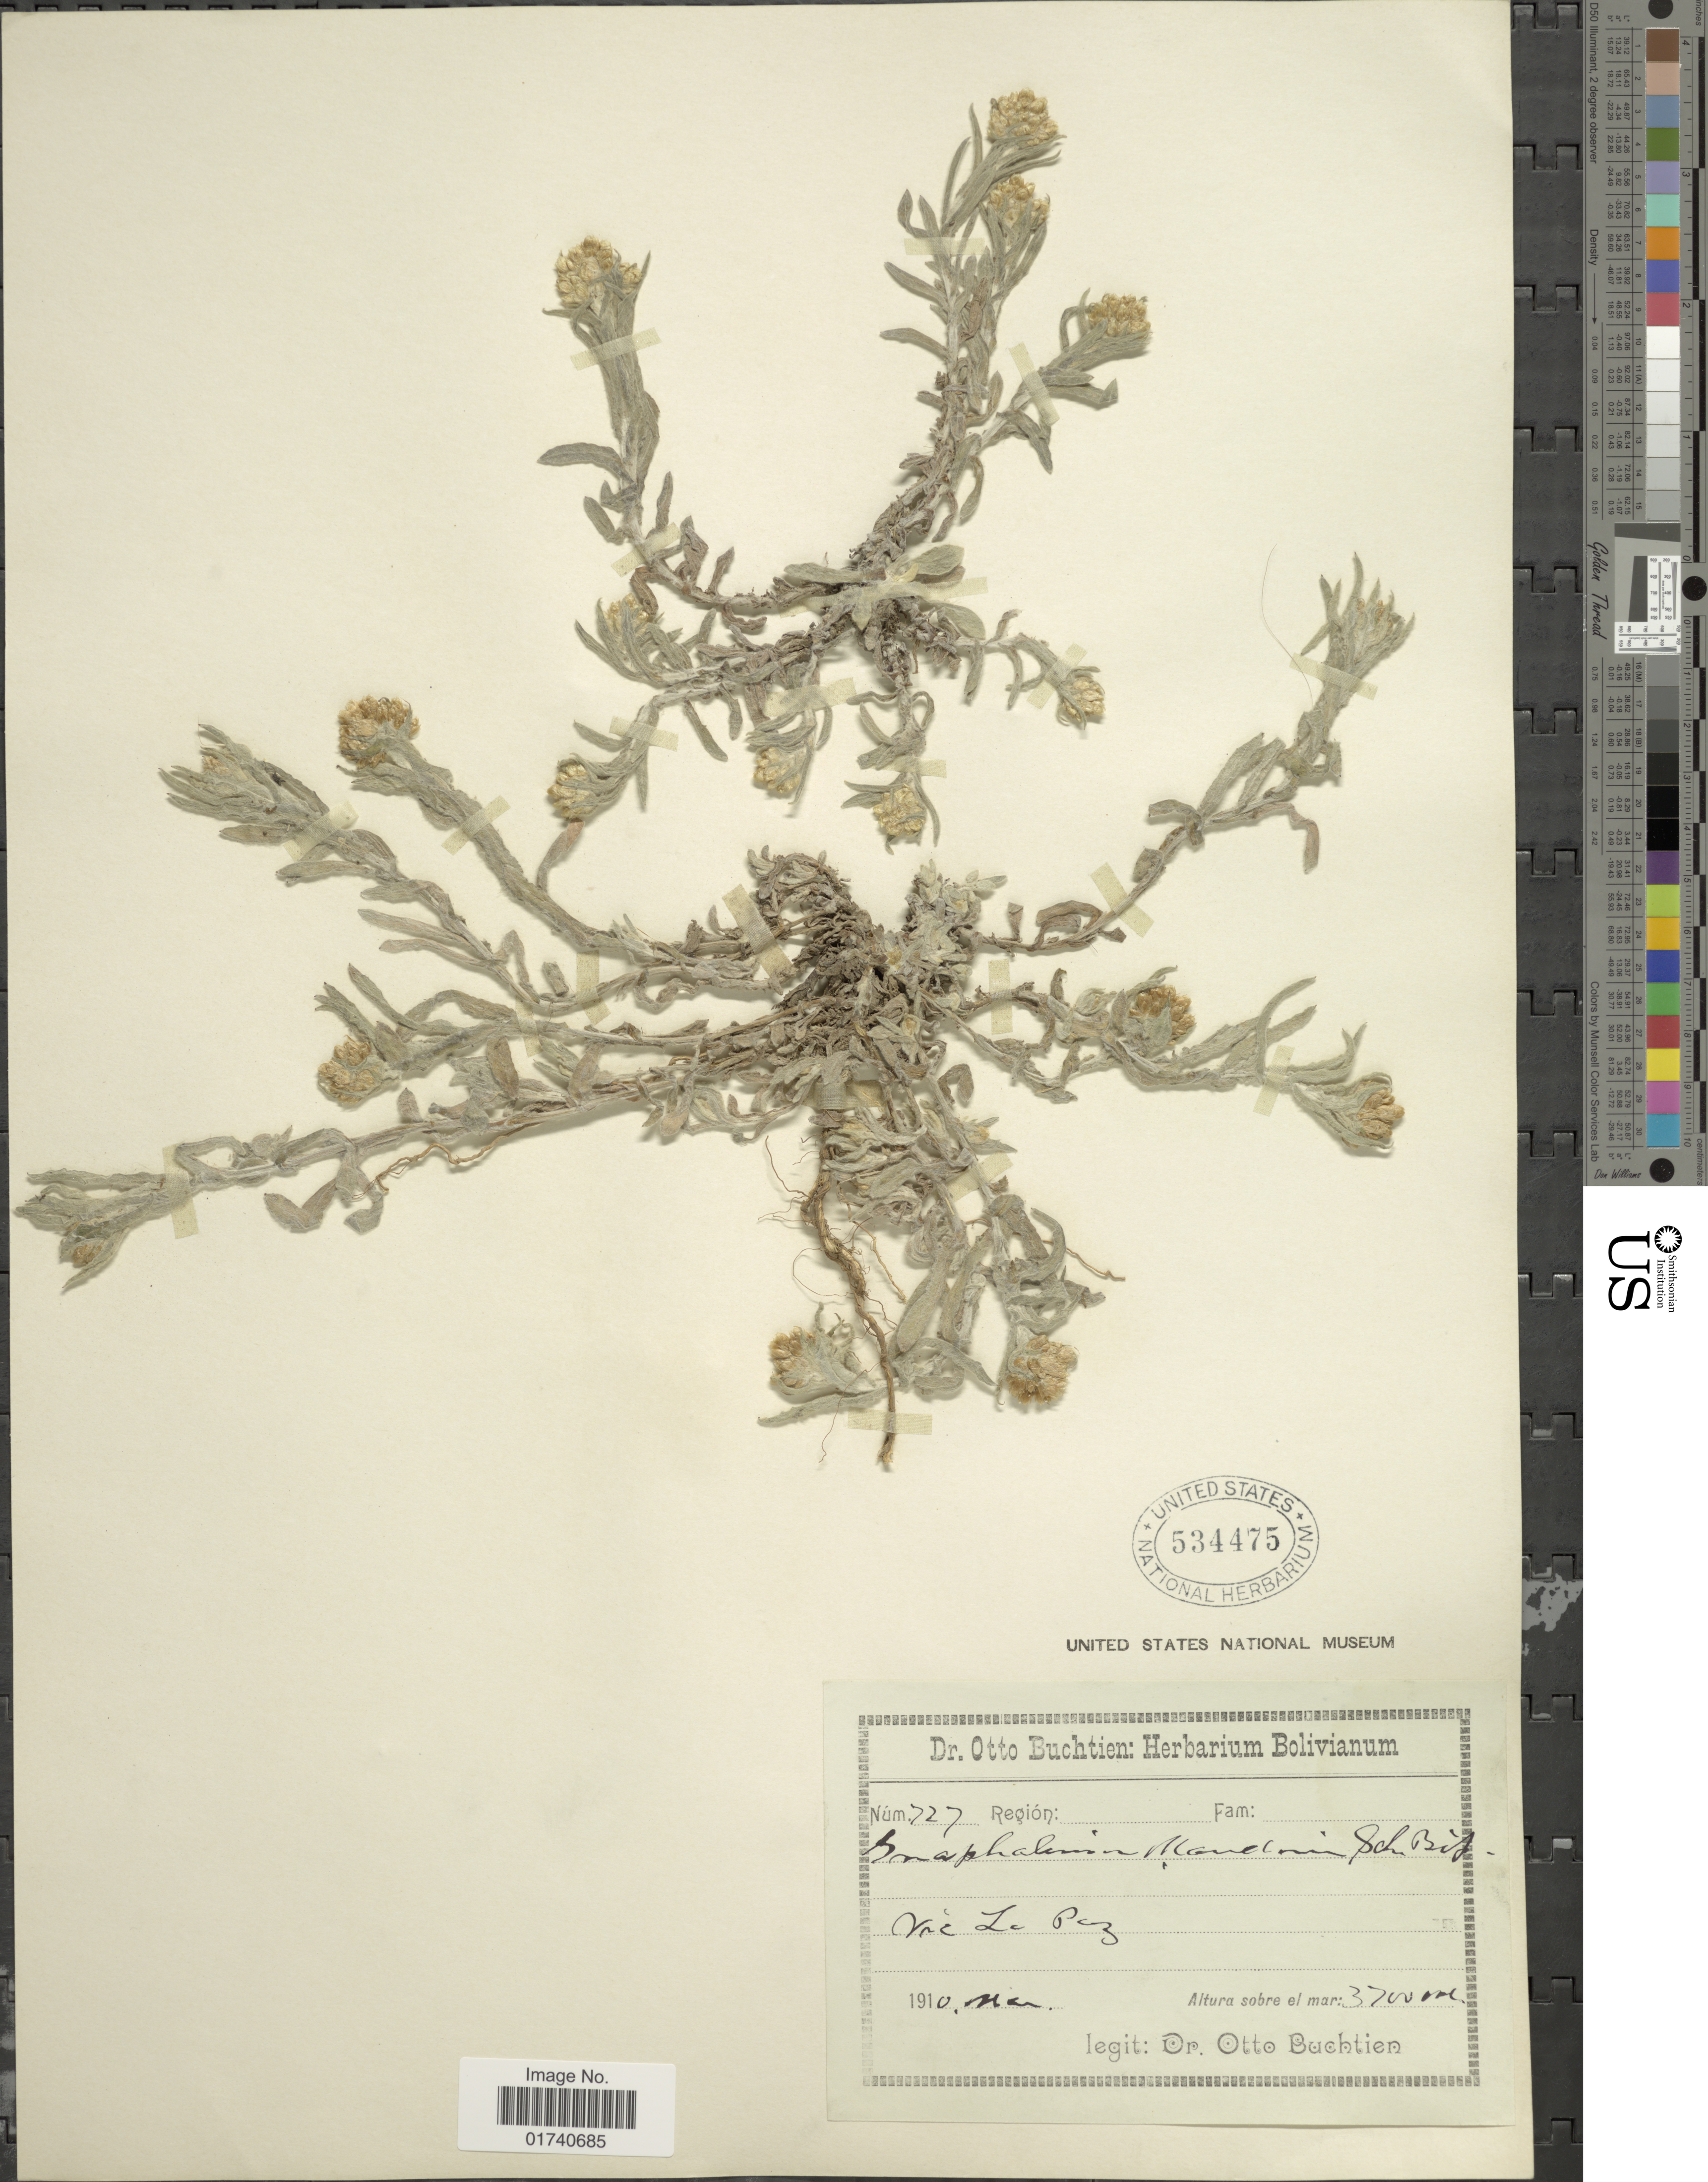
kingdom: Plantae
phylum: Tracheophyta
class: Magnoliopsida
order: Asterales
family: Asteraceae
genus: Pseudognaphalium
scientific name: Pseudognaphalium gaudichaudianum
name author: (DC.) Anderb.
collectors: O. Buchtien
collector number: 727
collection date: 1910-03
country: Bolivia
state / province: La Paz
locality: Vie La Paz.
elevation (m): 3700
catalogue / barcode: US 534475